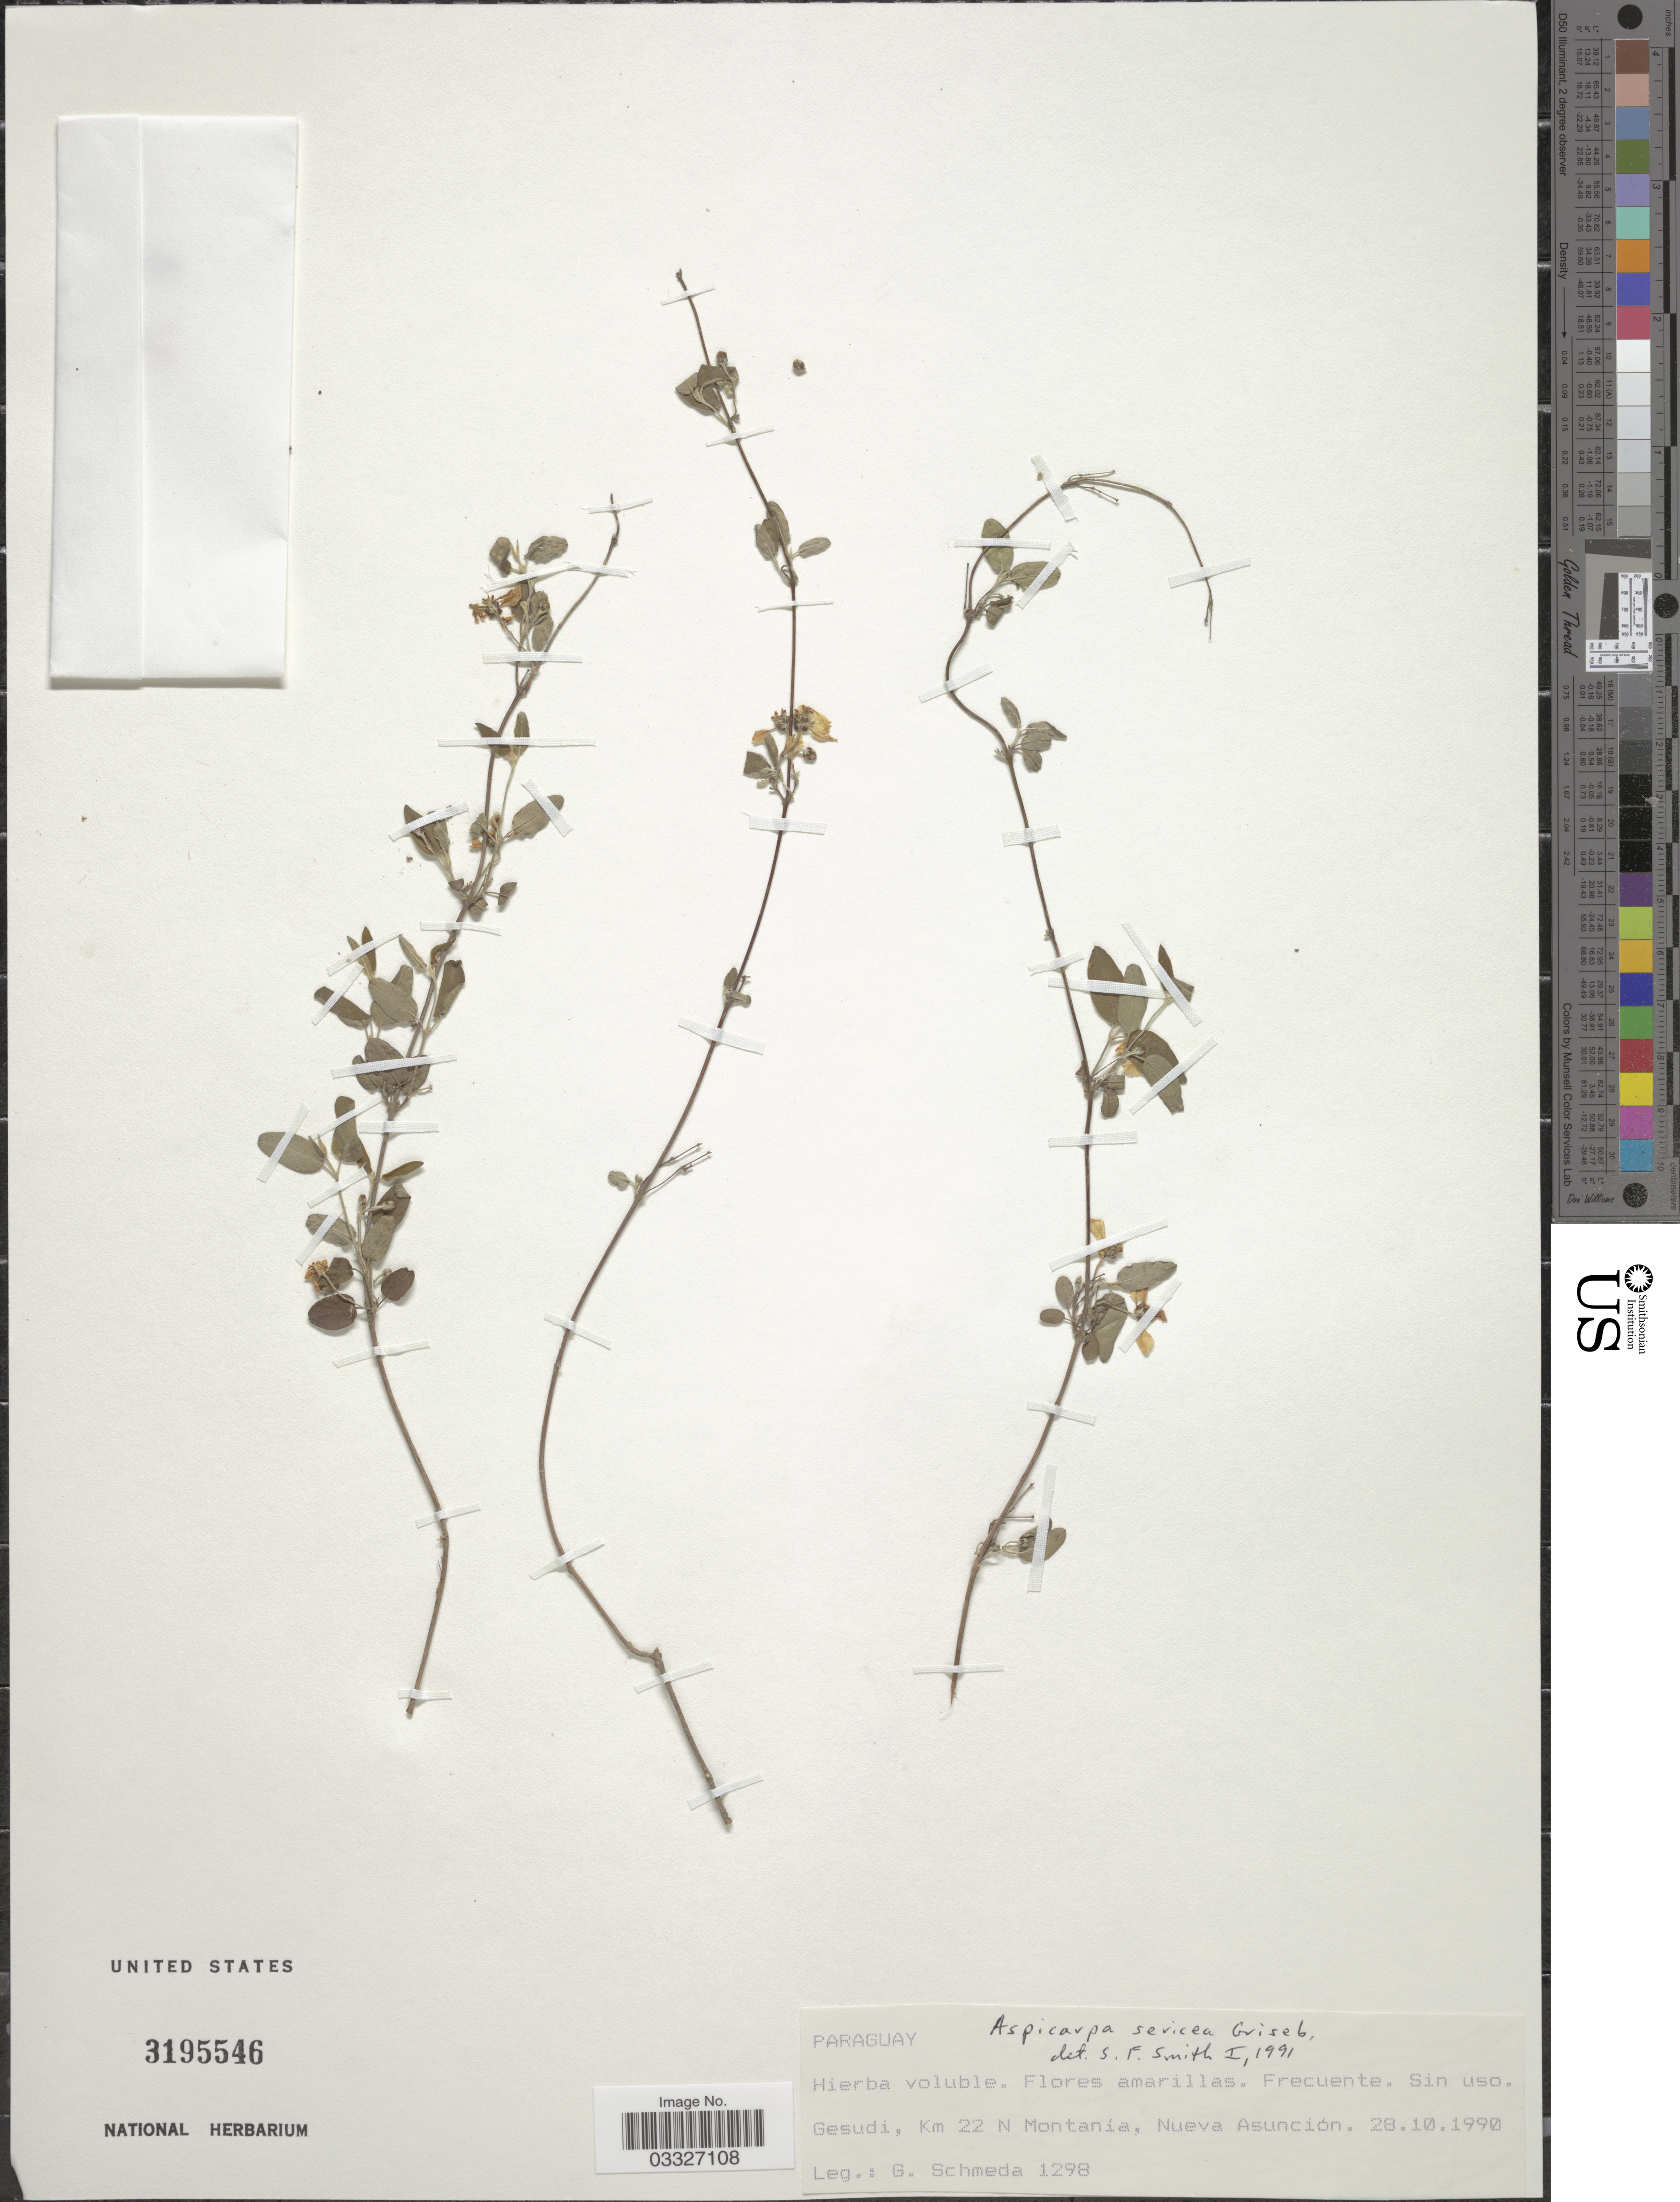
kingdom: Plantae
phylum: Tracheophyta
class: Magnoliopsida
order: Malpighiales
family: Malpighiaceae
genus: Aspicarpa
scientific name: Aspicarpa sericea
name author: Griseb.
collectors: G. Schmeda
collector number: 1298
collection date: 1990-10-28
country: Paraguay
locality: Gesudi, Km 22 N Montanía, Nueva Asunción.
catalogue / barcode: US 3195546